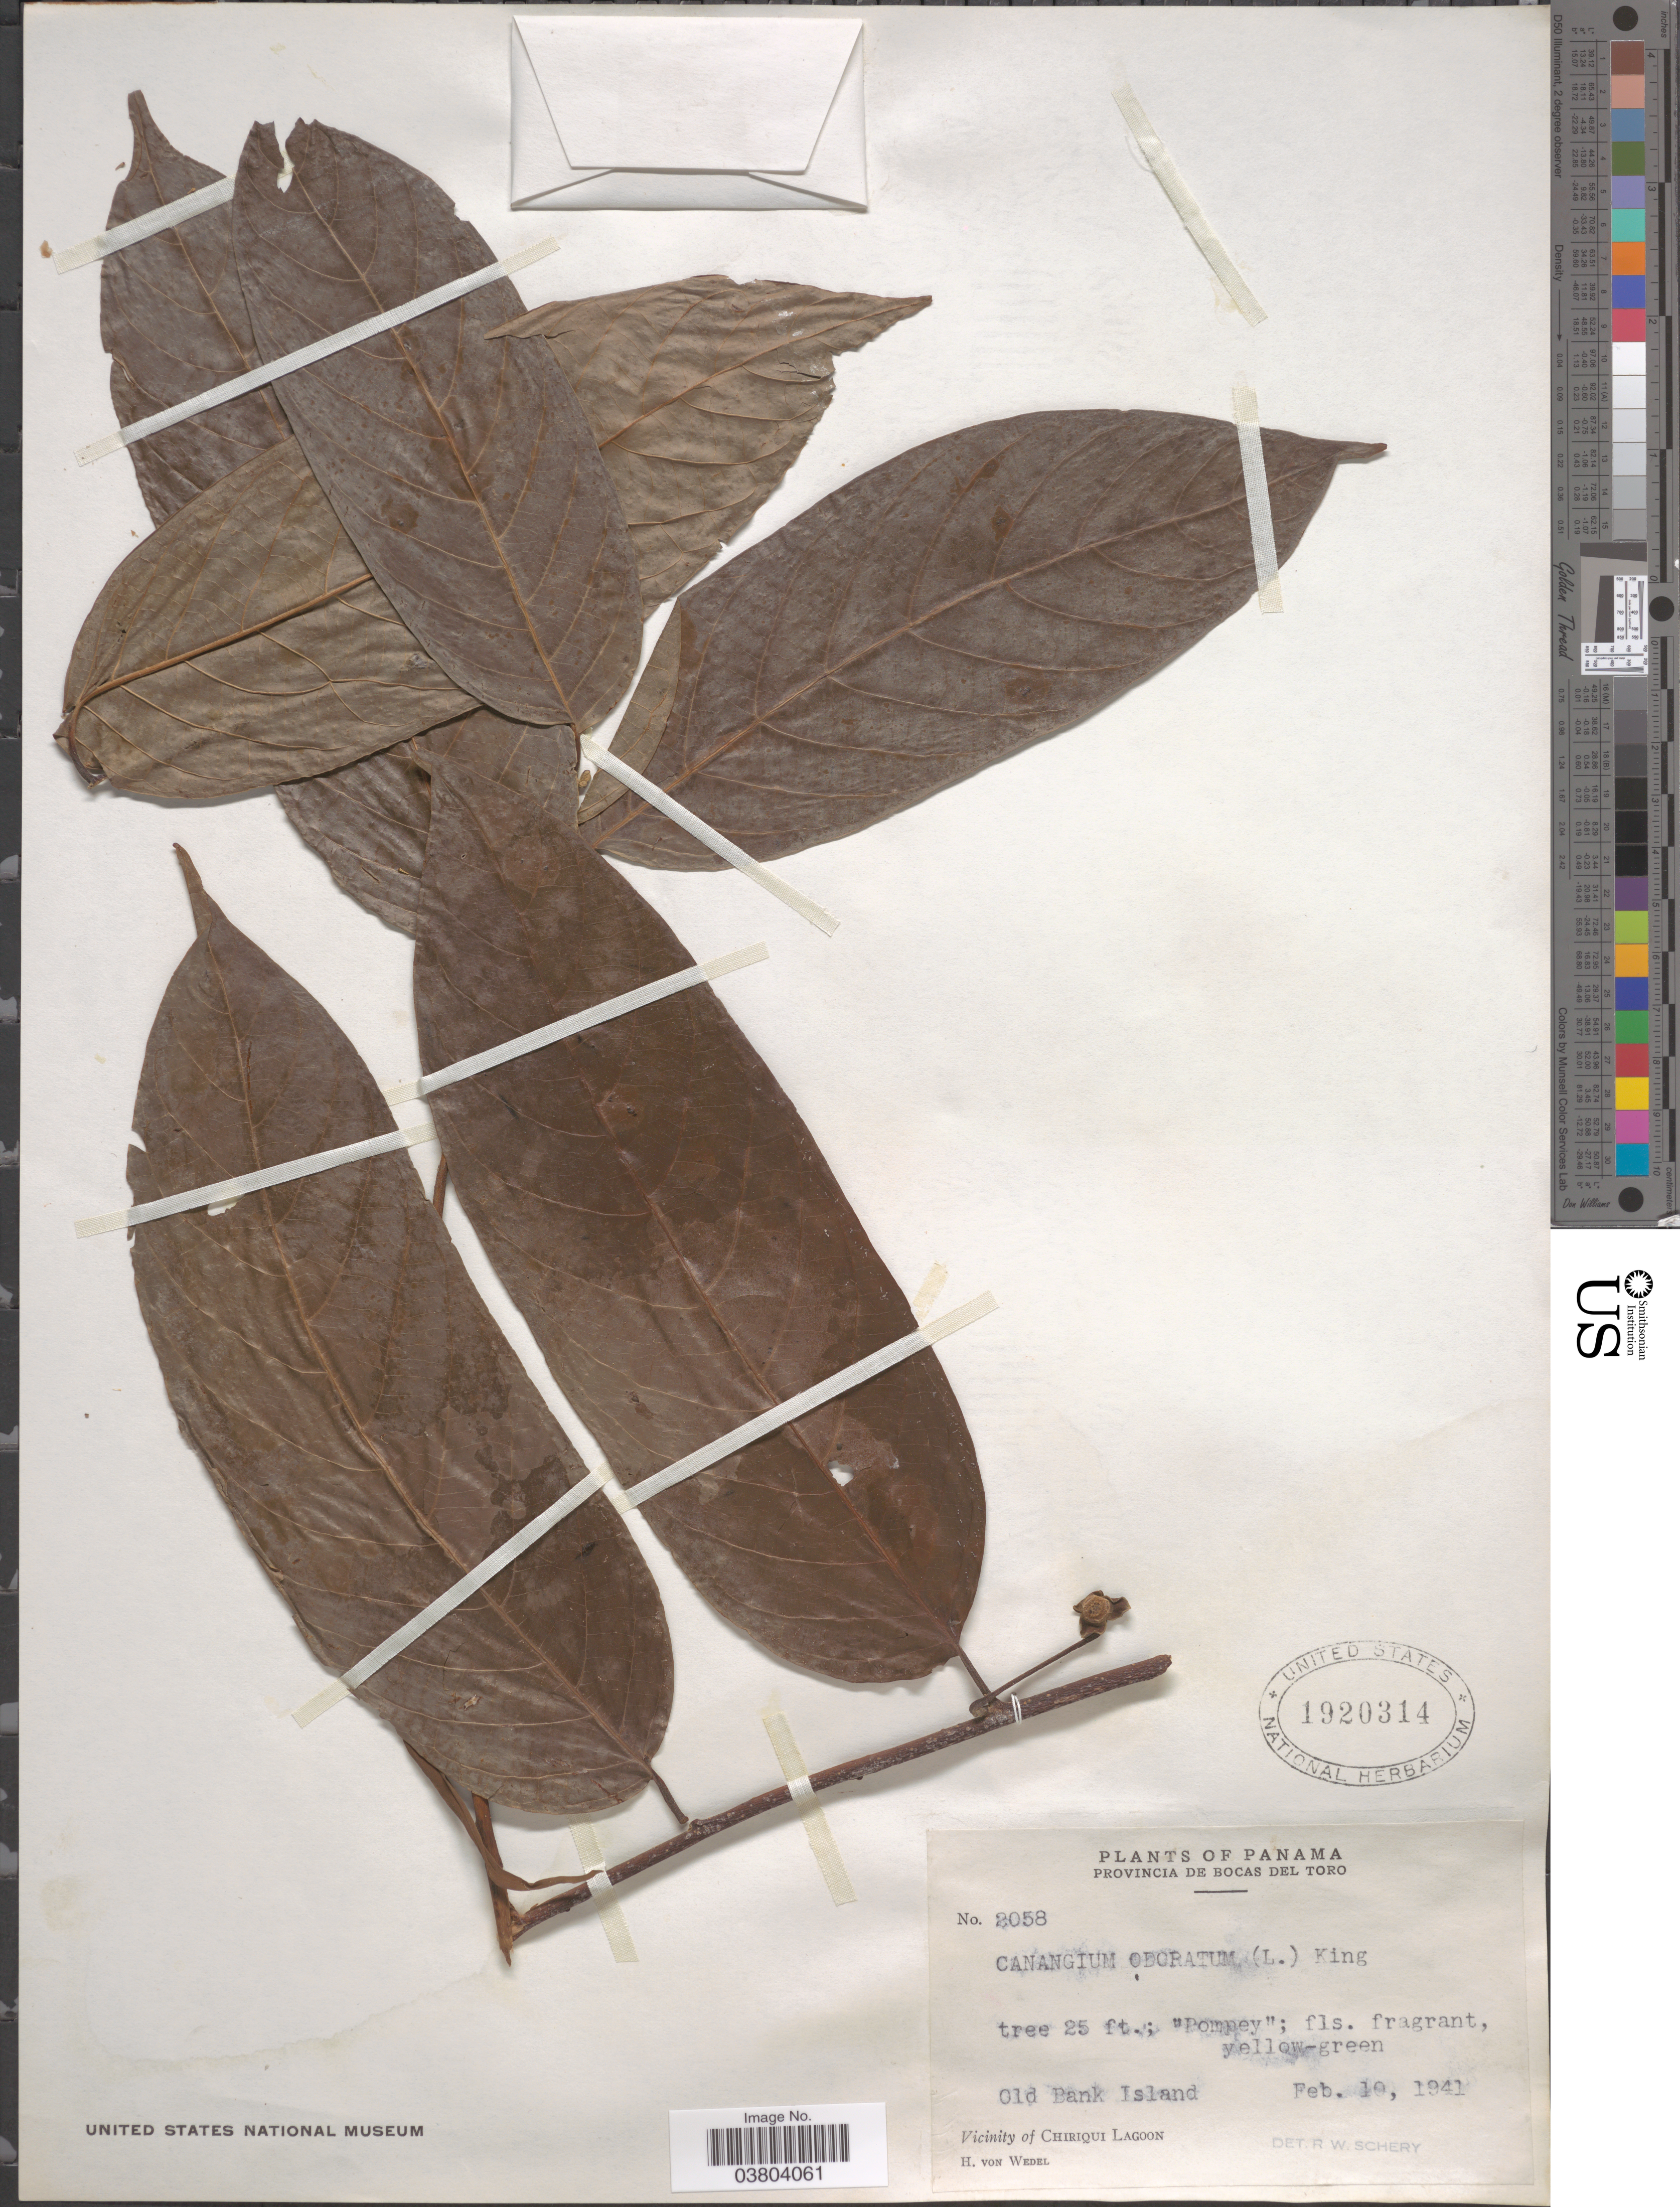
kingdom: Plantae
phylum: Tracheophyta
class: Magnoliopsida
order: Magnoliales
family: Annonaceae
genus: Cananga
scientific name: Cananga odorata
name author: (Lam.) Hook. f. & Thomson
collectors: H. von Wedel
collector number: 2058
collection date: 1941-02-10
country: Panama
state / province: Bocas del Toro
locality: Old Bank Island. Vicinity of Chiriqui Lagoon.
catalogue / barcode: US 1920314